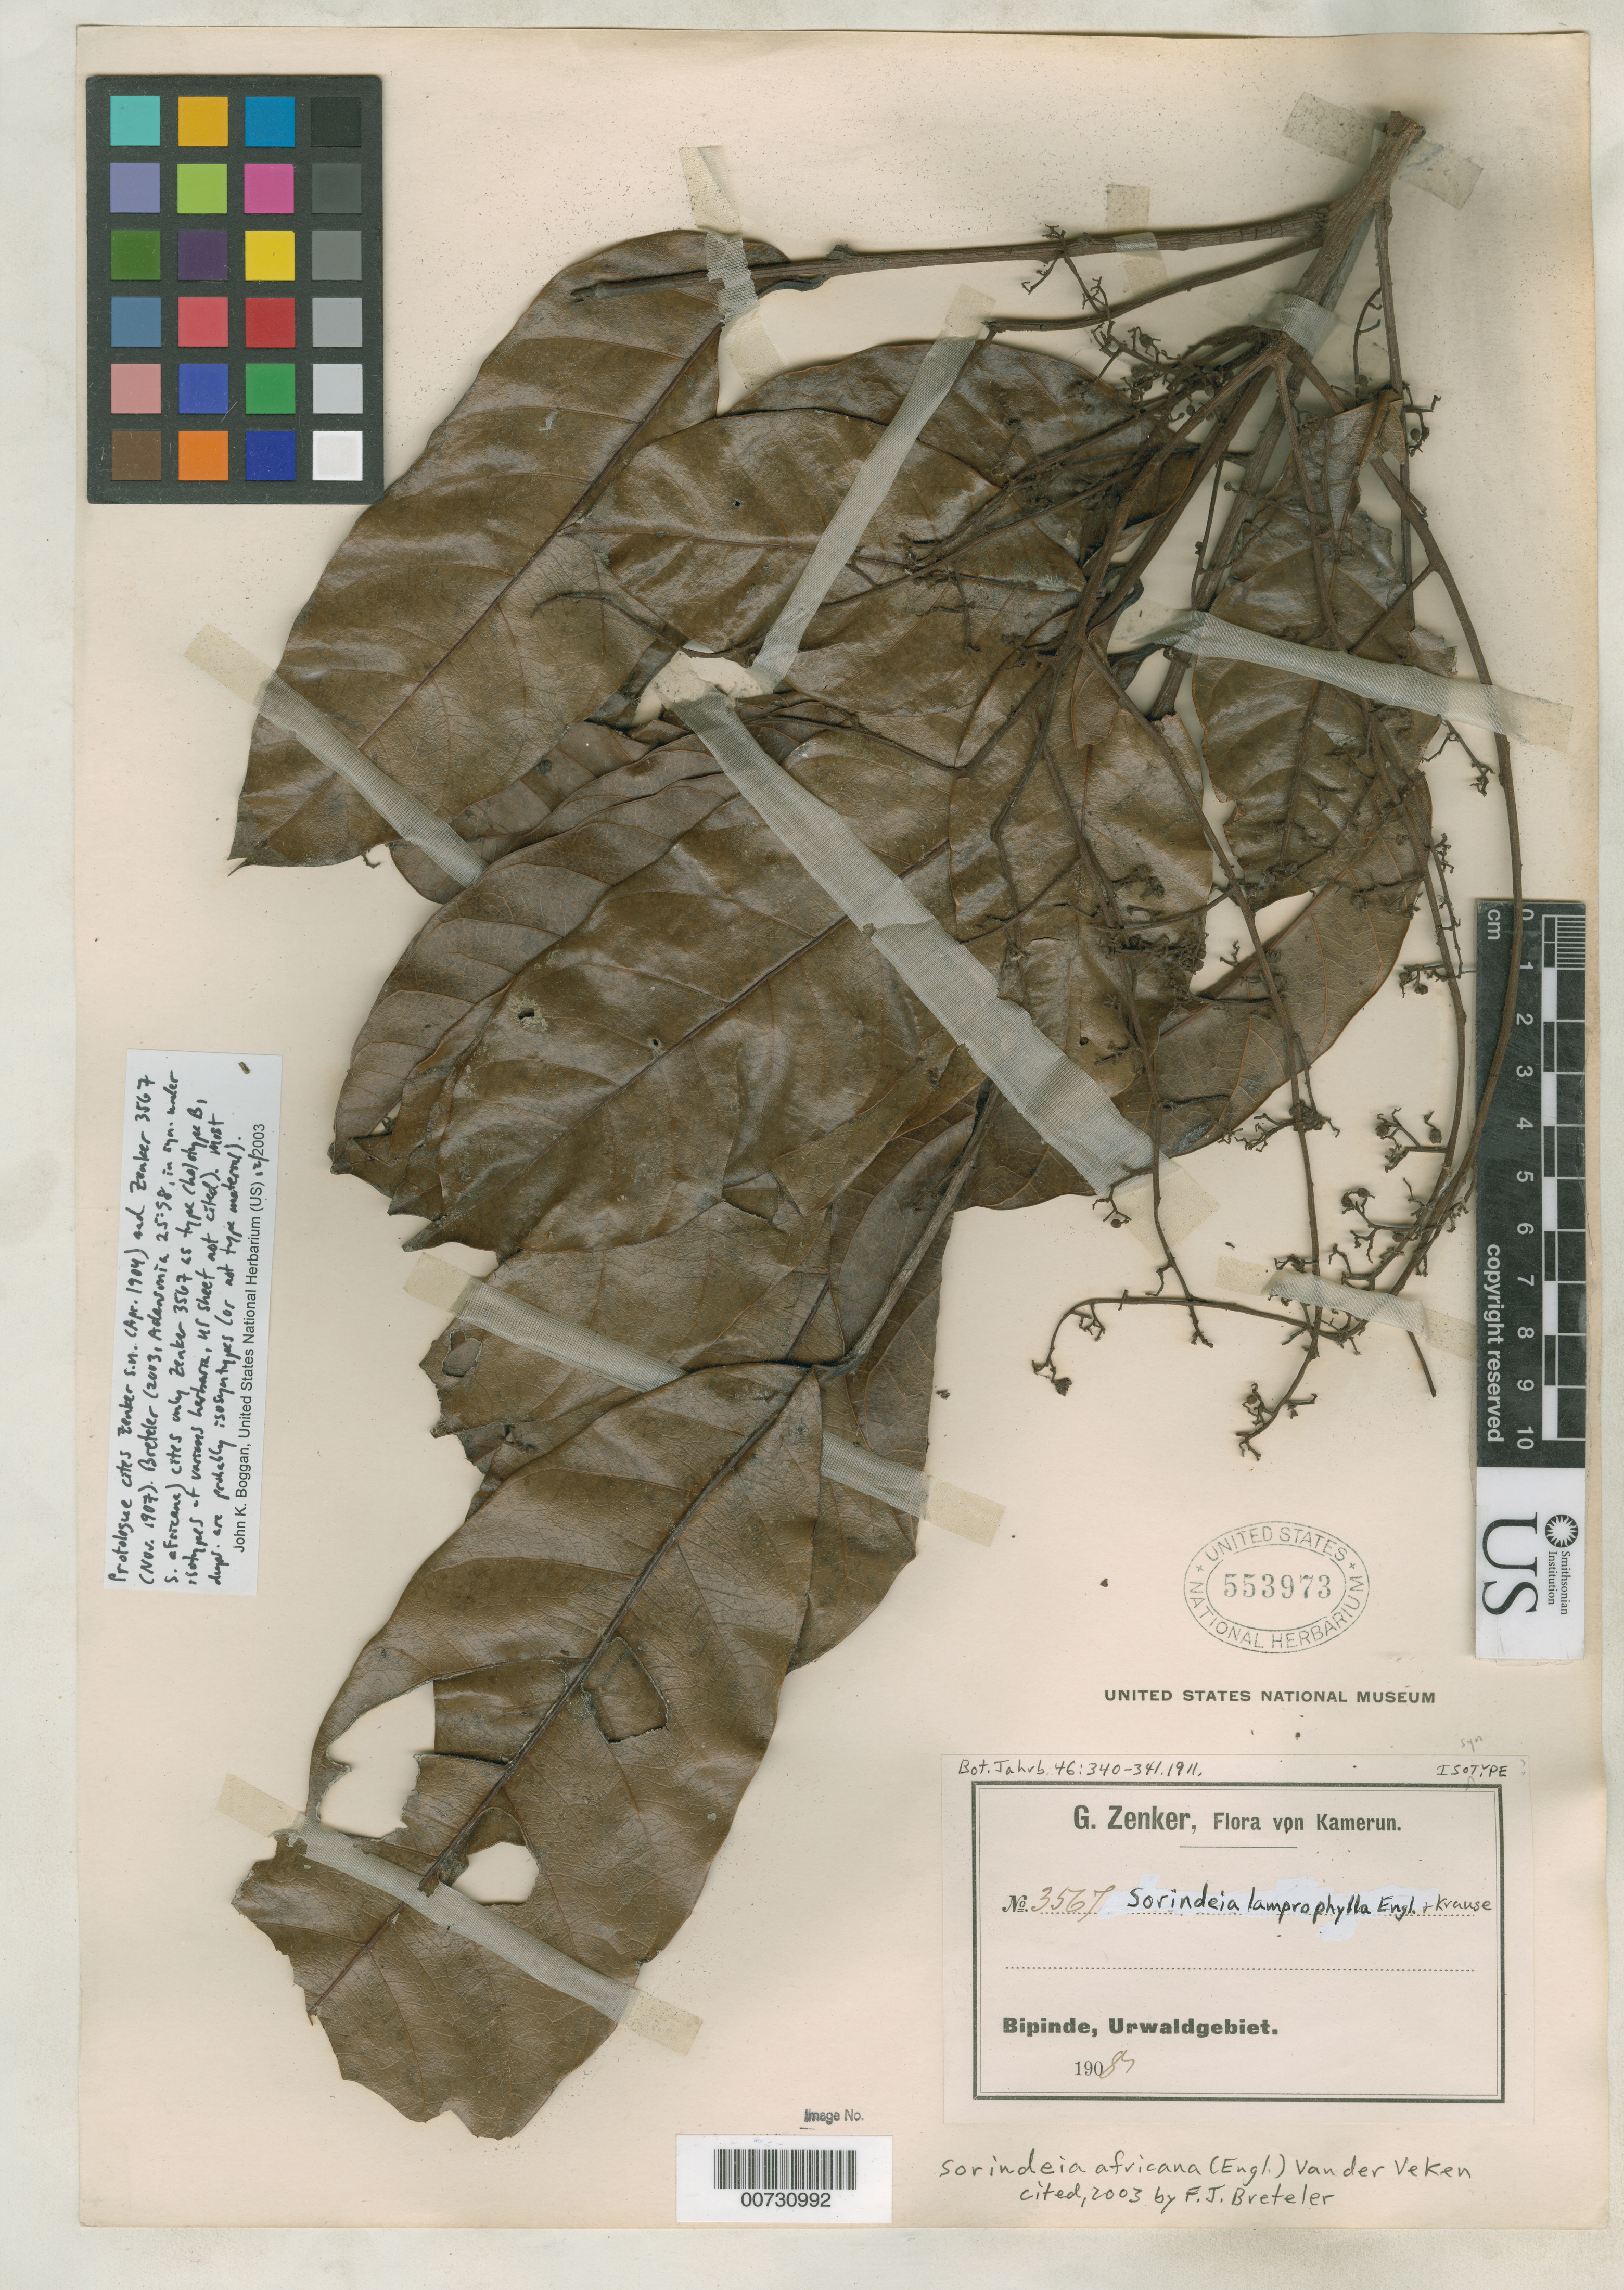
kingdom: Plantae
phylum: Tracheophyta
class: Magnoliopsida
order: Sapindales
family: Anacardiaceae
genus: Sorindeia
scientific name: Sorindeia lamprophylla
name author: Engl. & K. Krause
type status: Possible Isosyntype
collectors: G. A. Zenker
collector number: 3567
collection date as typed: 1908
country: Cameroon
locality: Bipinde, Urwaldgebiet.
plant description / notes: Collection (but not US sheet) cited 2003 by F.J. Breteler, Adansonia 25: 98.; Breteler (2003) cites only Zenker 3567, as "holotype" (B) and "isotypes" (various herbaria, US not cited) but protologue also cites Zenker s.n.; collection date of US sheet does not match that of either syntype as cited in protologue.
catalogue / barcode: US 553973